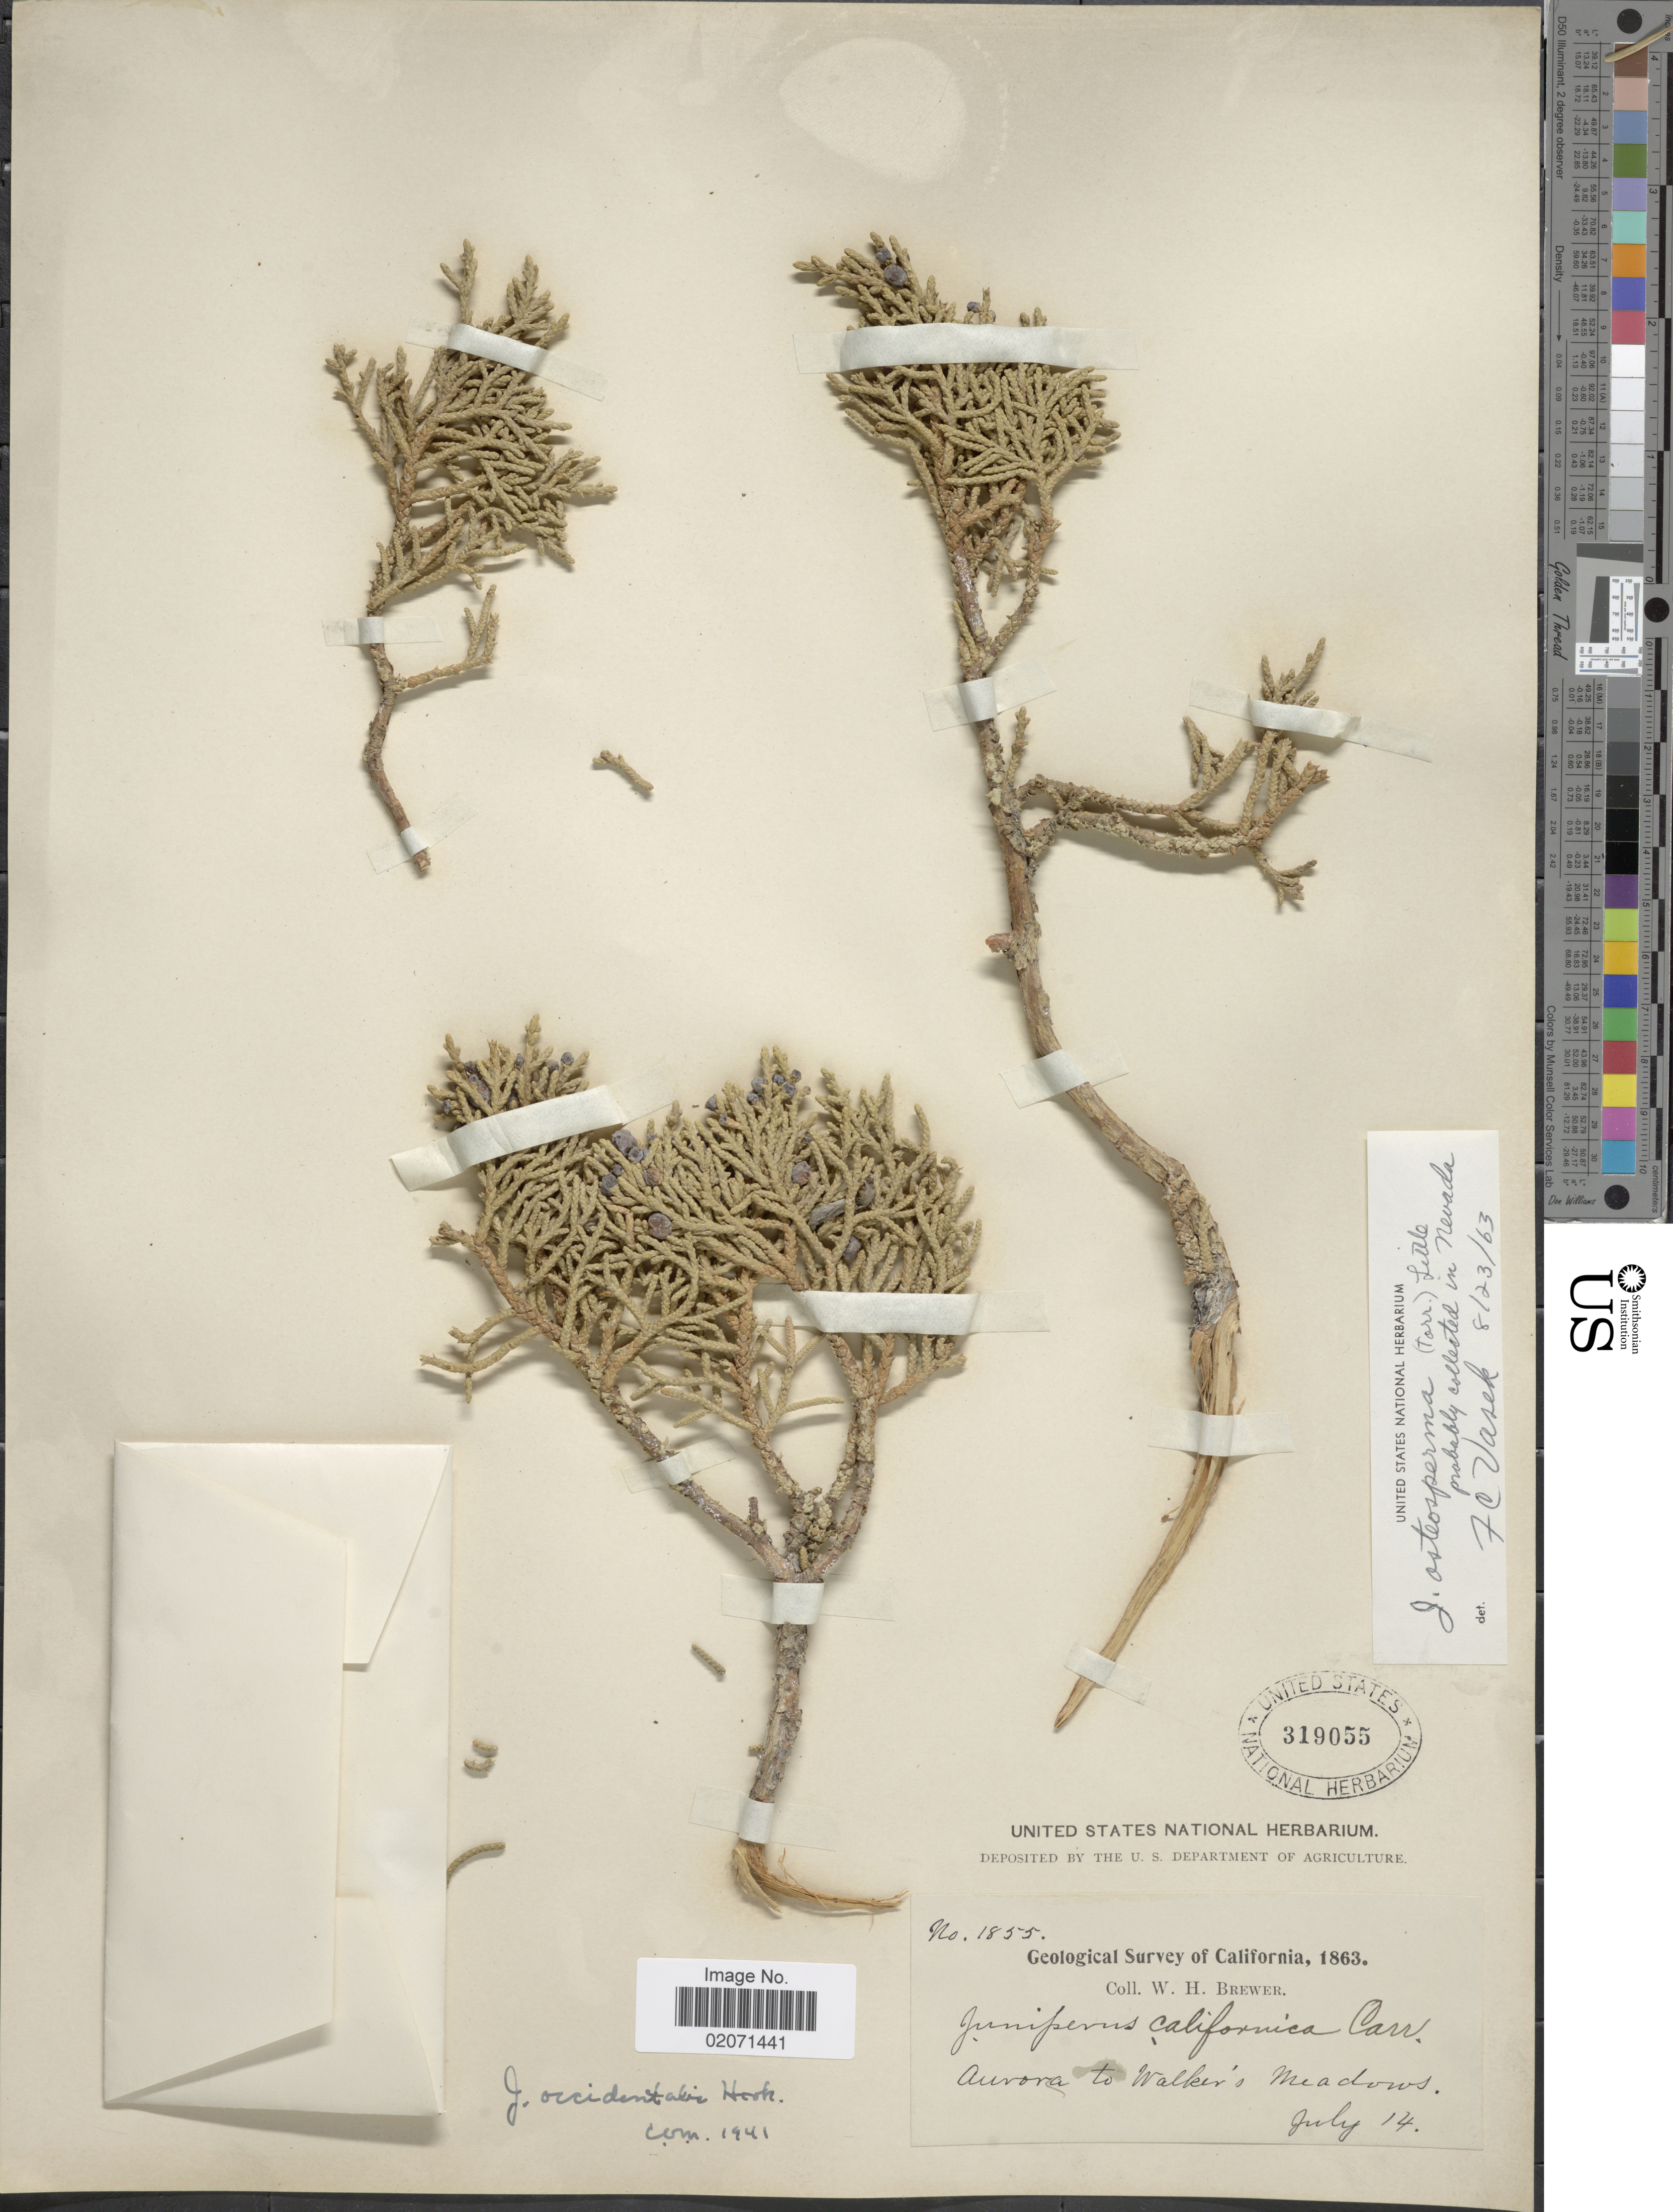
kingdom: Plantae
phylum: Tracheophyta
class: Pinopsida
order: Pinales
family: Cupressaceae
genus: Juniperus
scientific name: Juniperus osteosperma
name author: (Torr.) Little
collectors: W. H. Brewer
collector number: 1855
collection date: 1863-07-14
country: United States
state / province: California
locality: Aurora to Walker's Meadows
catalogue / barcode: US 319055